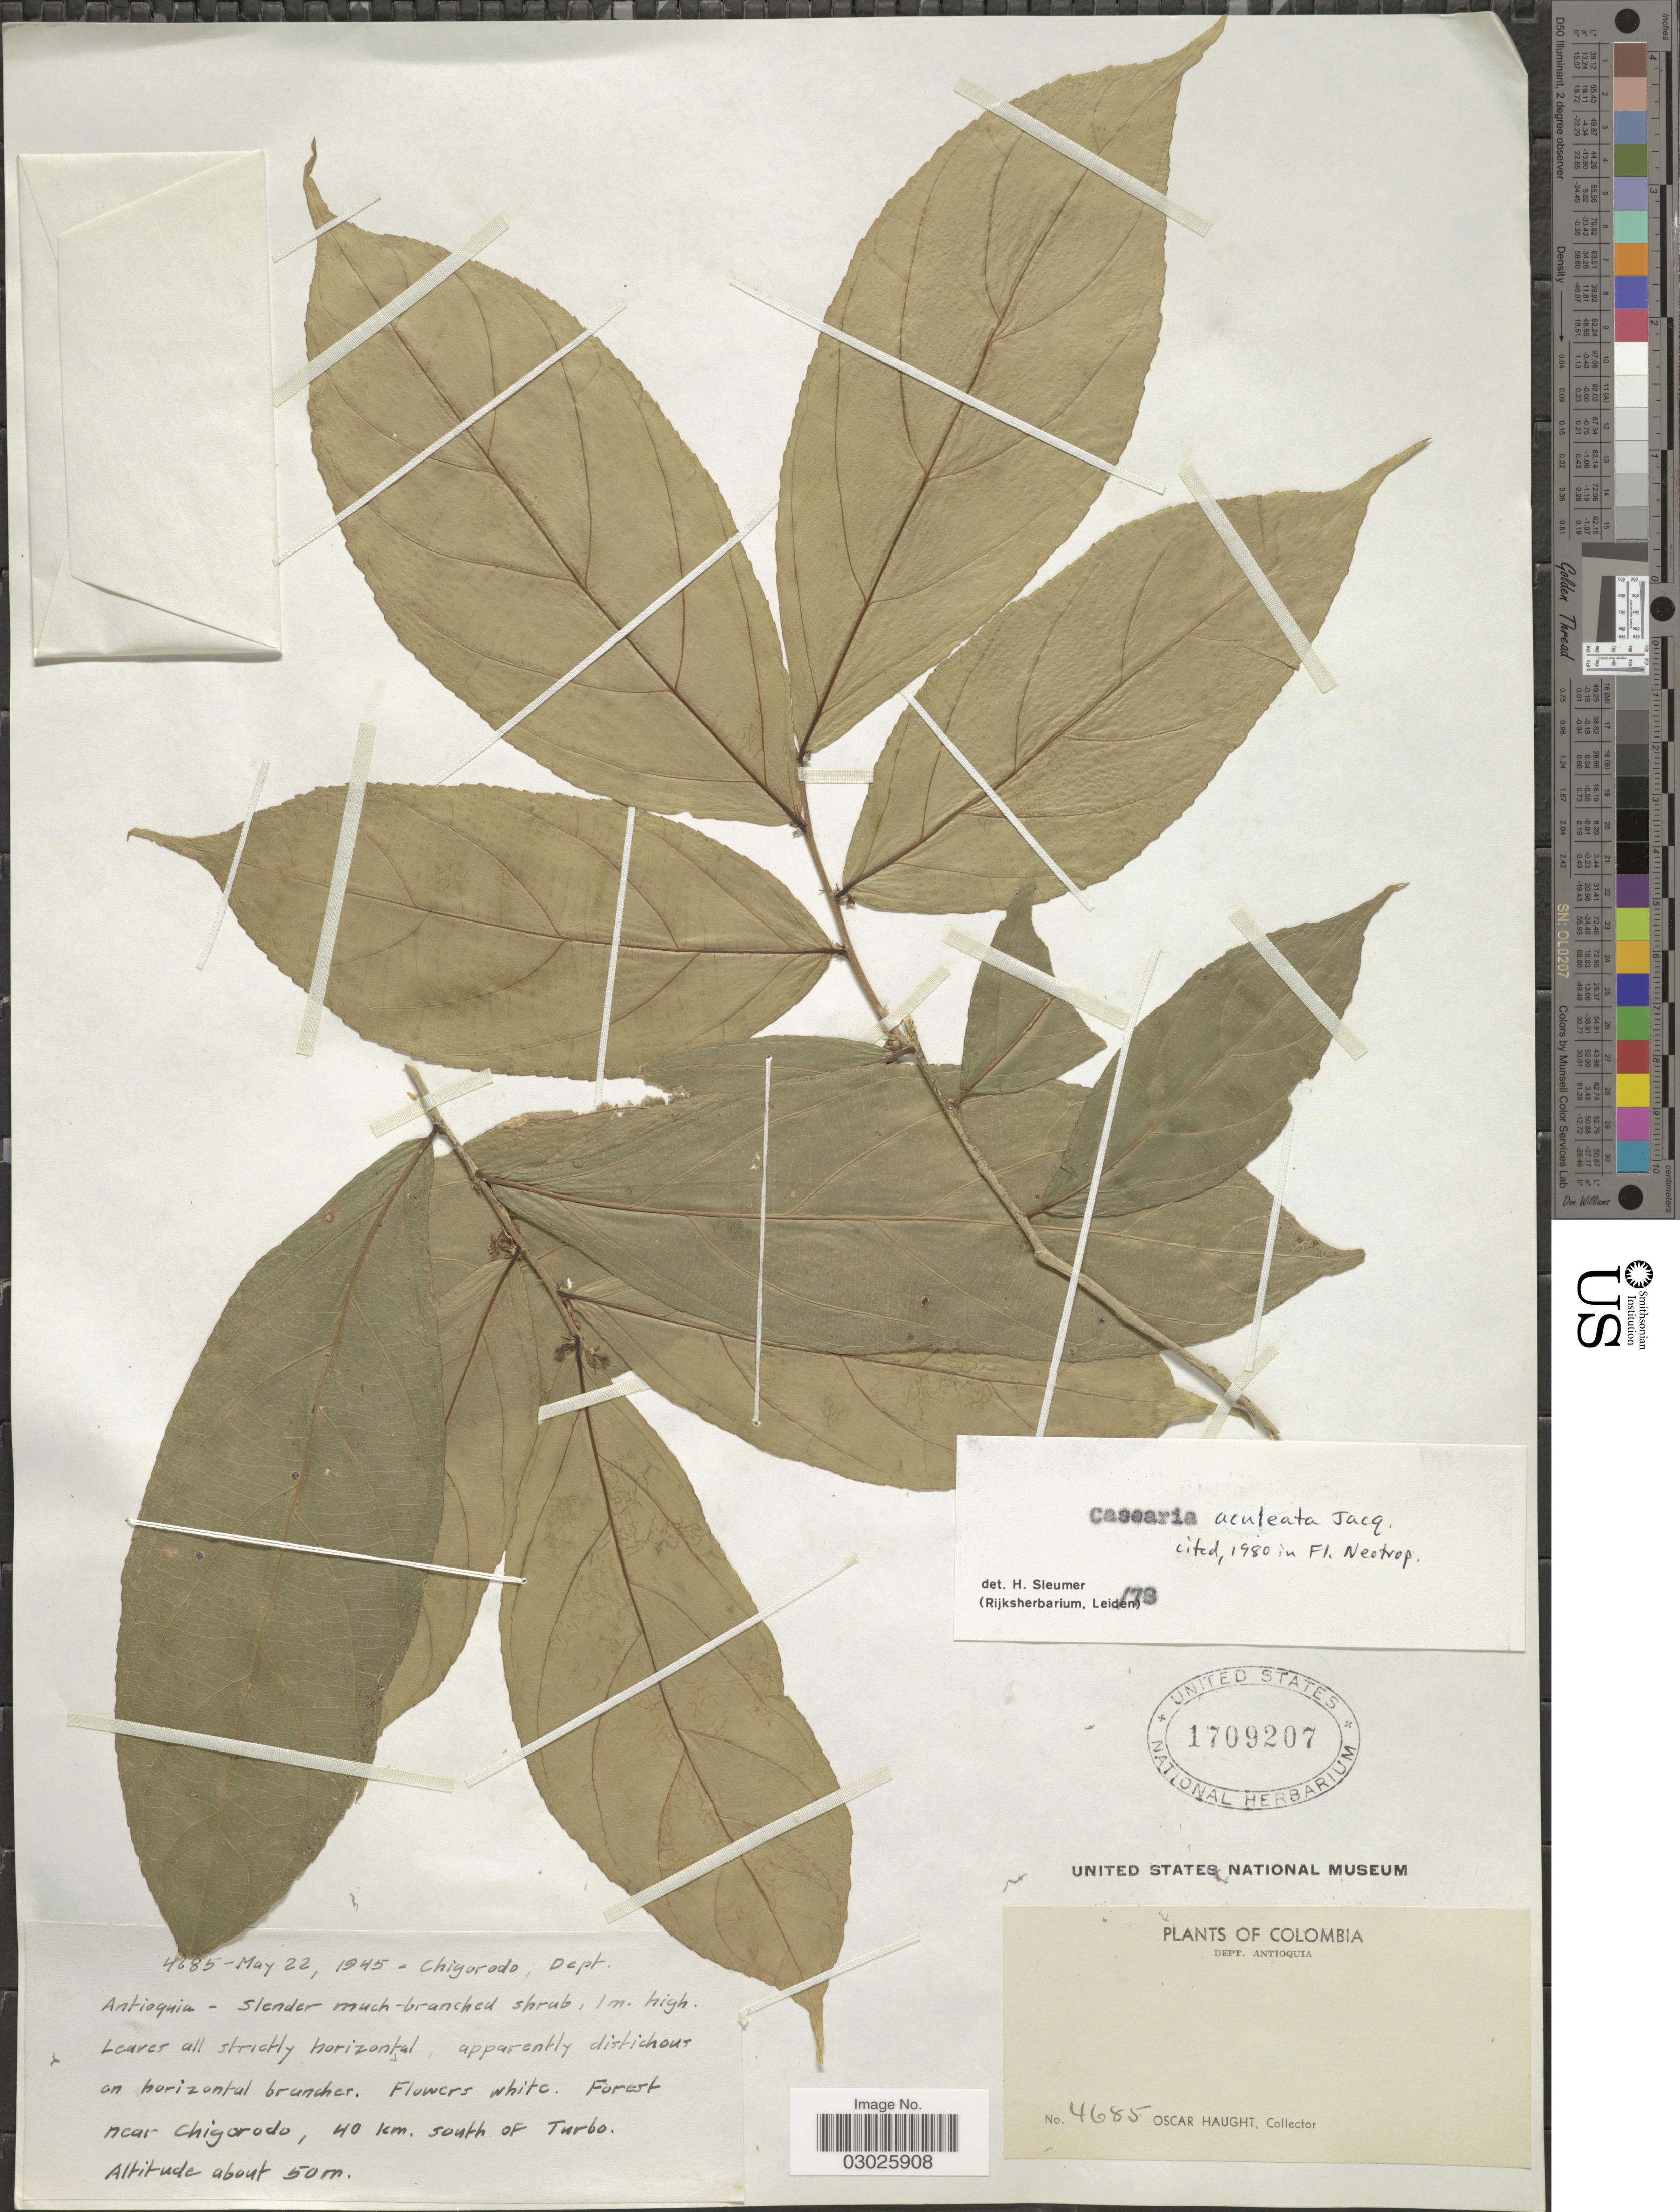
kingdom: Plantae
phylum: Tracheophyta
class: Magnoliopsida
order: Malpighiales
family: Salicaceae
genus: Casearia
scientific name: Casearia aculeata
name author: Jacq.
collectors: O. L. Haught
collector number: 4685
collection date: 1945-05-22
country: Colombia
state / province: Antioquia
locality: Chigorodo, Dept. Antioquia. Forest near Chigorodo, 40 km. south of Turbo.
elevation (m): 50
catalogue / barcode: US 1709207